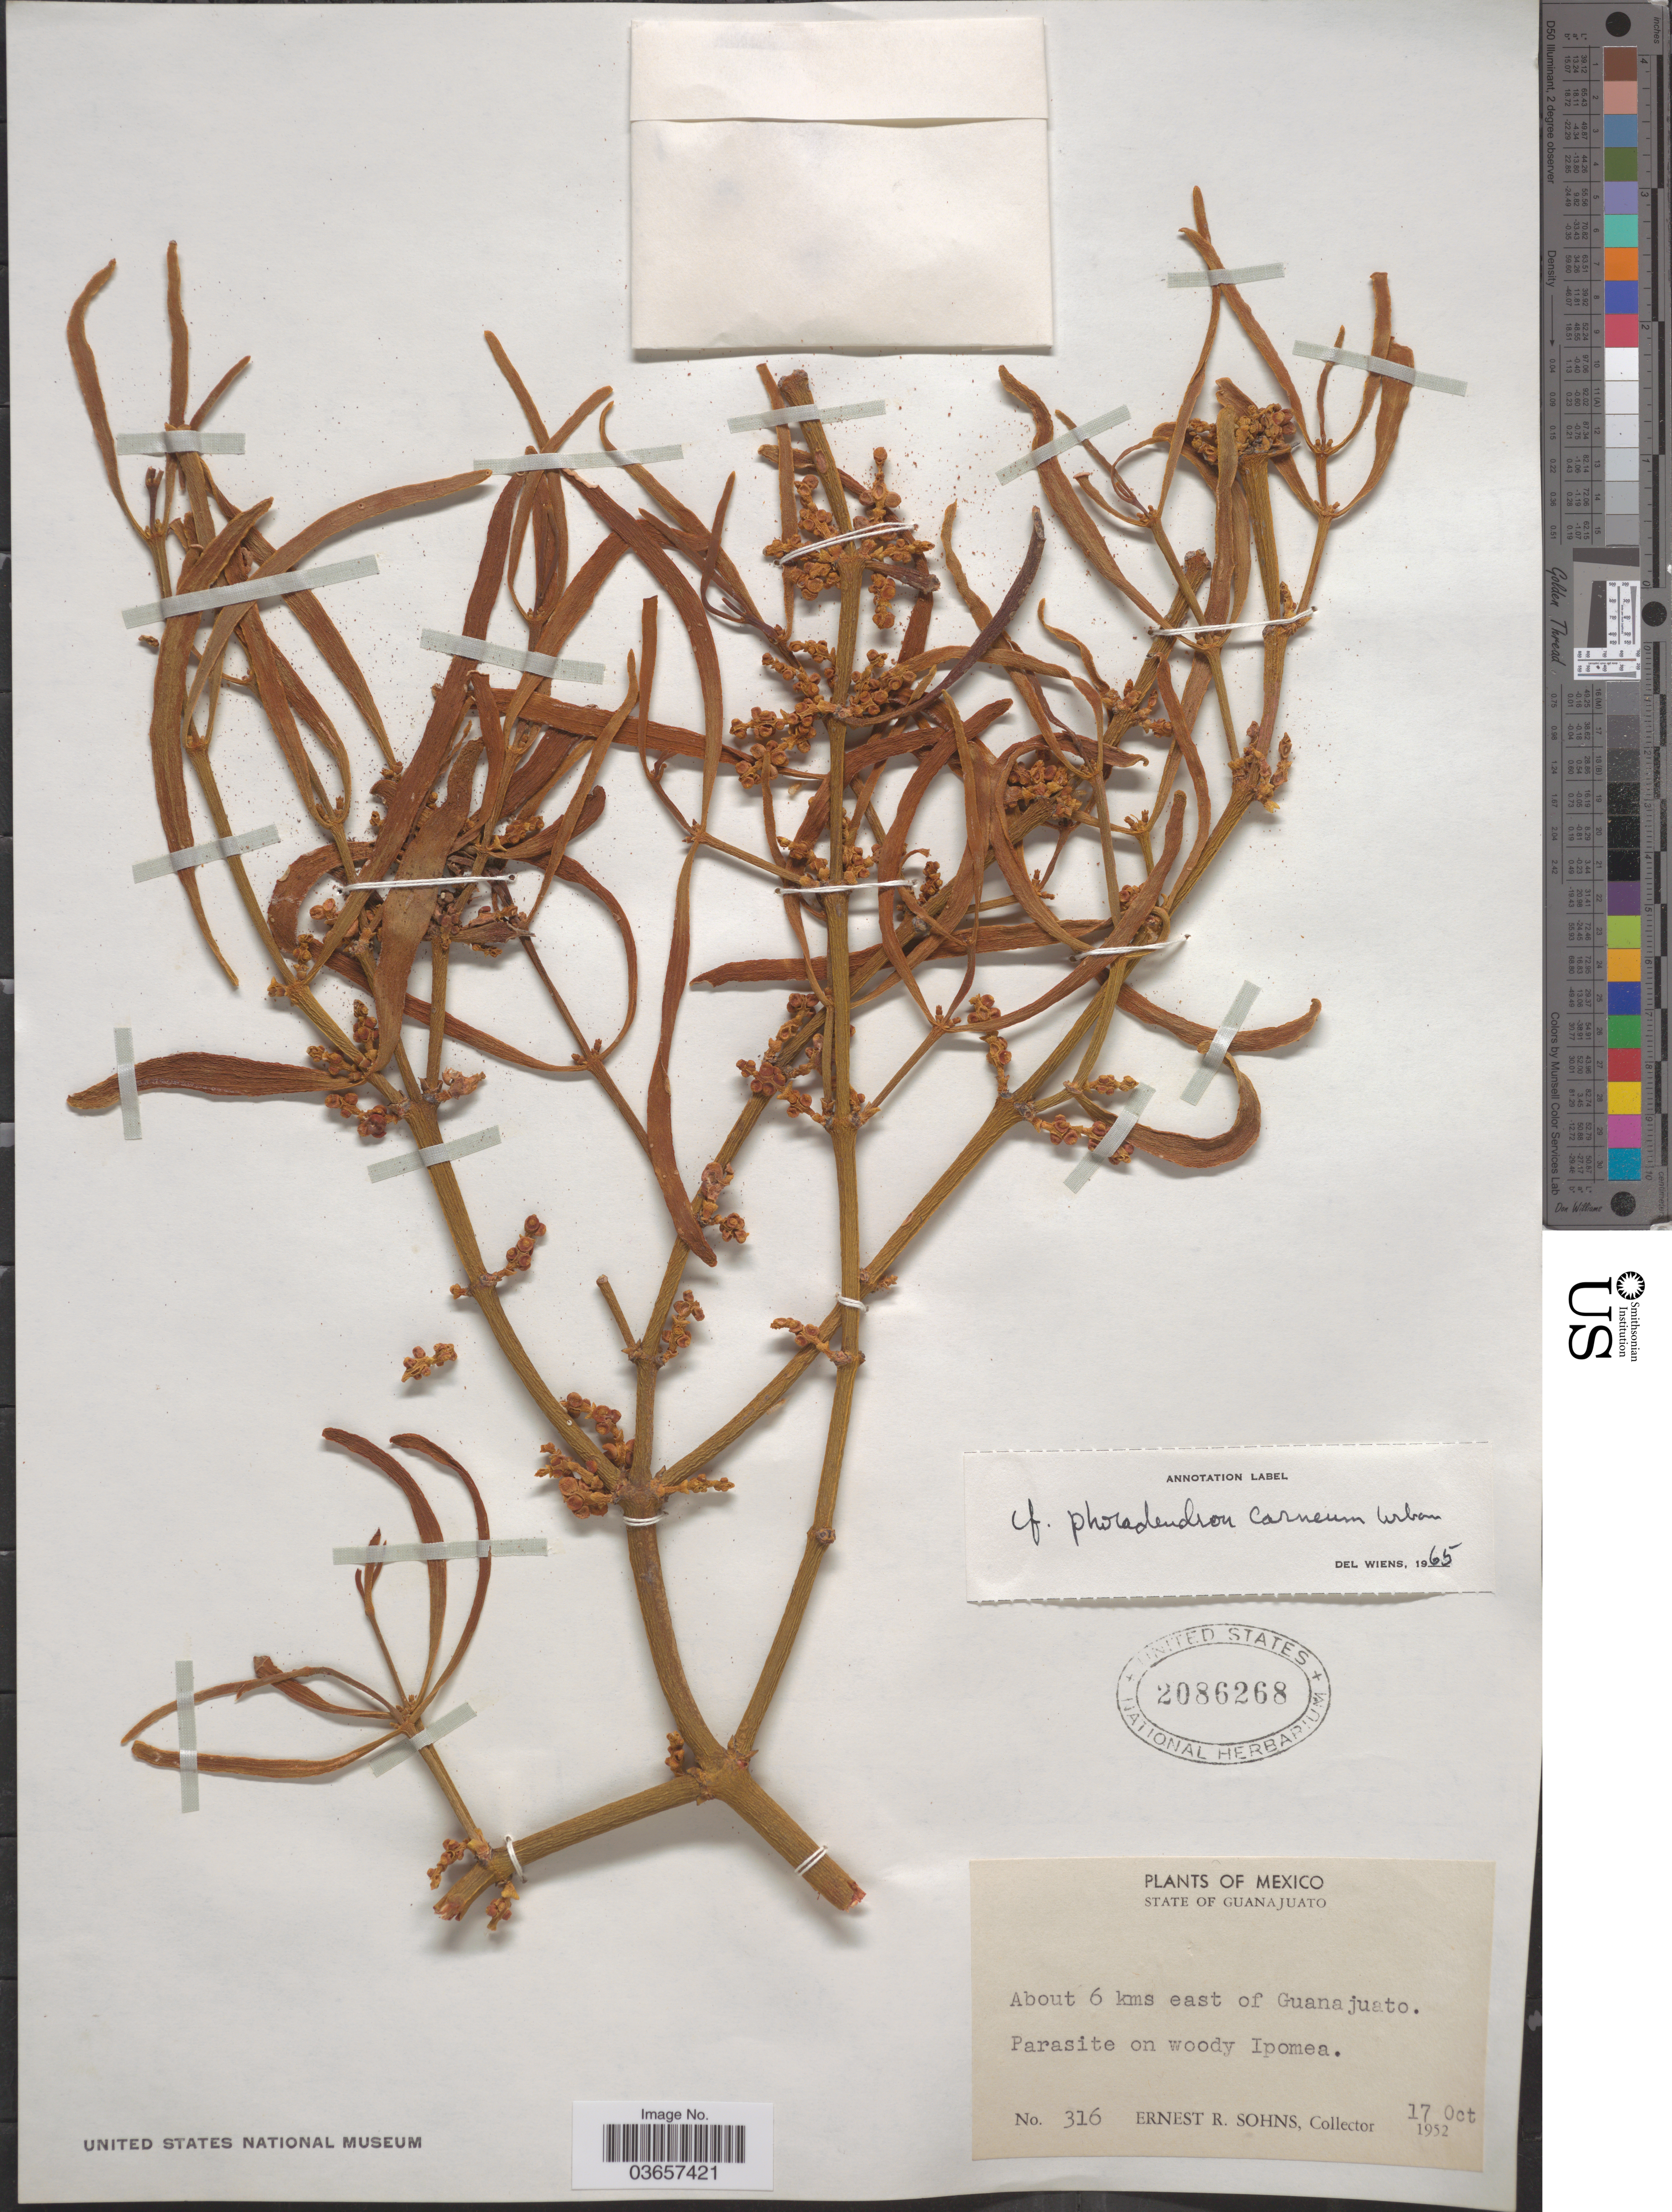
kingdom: Plantae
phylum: Tracheophyta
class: Magnoliopsida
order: Santalales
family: Viscaceae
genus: Phoradendron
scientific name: Phoradendron carneum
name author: Urb.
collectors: E. R. Sohns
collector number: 316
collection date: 1952-10-17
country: Mexico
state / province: Guanajuato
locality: About 6 kms east of Guanajuato.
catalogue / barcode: US 2086268